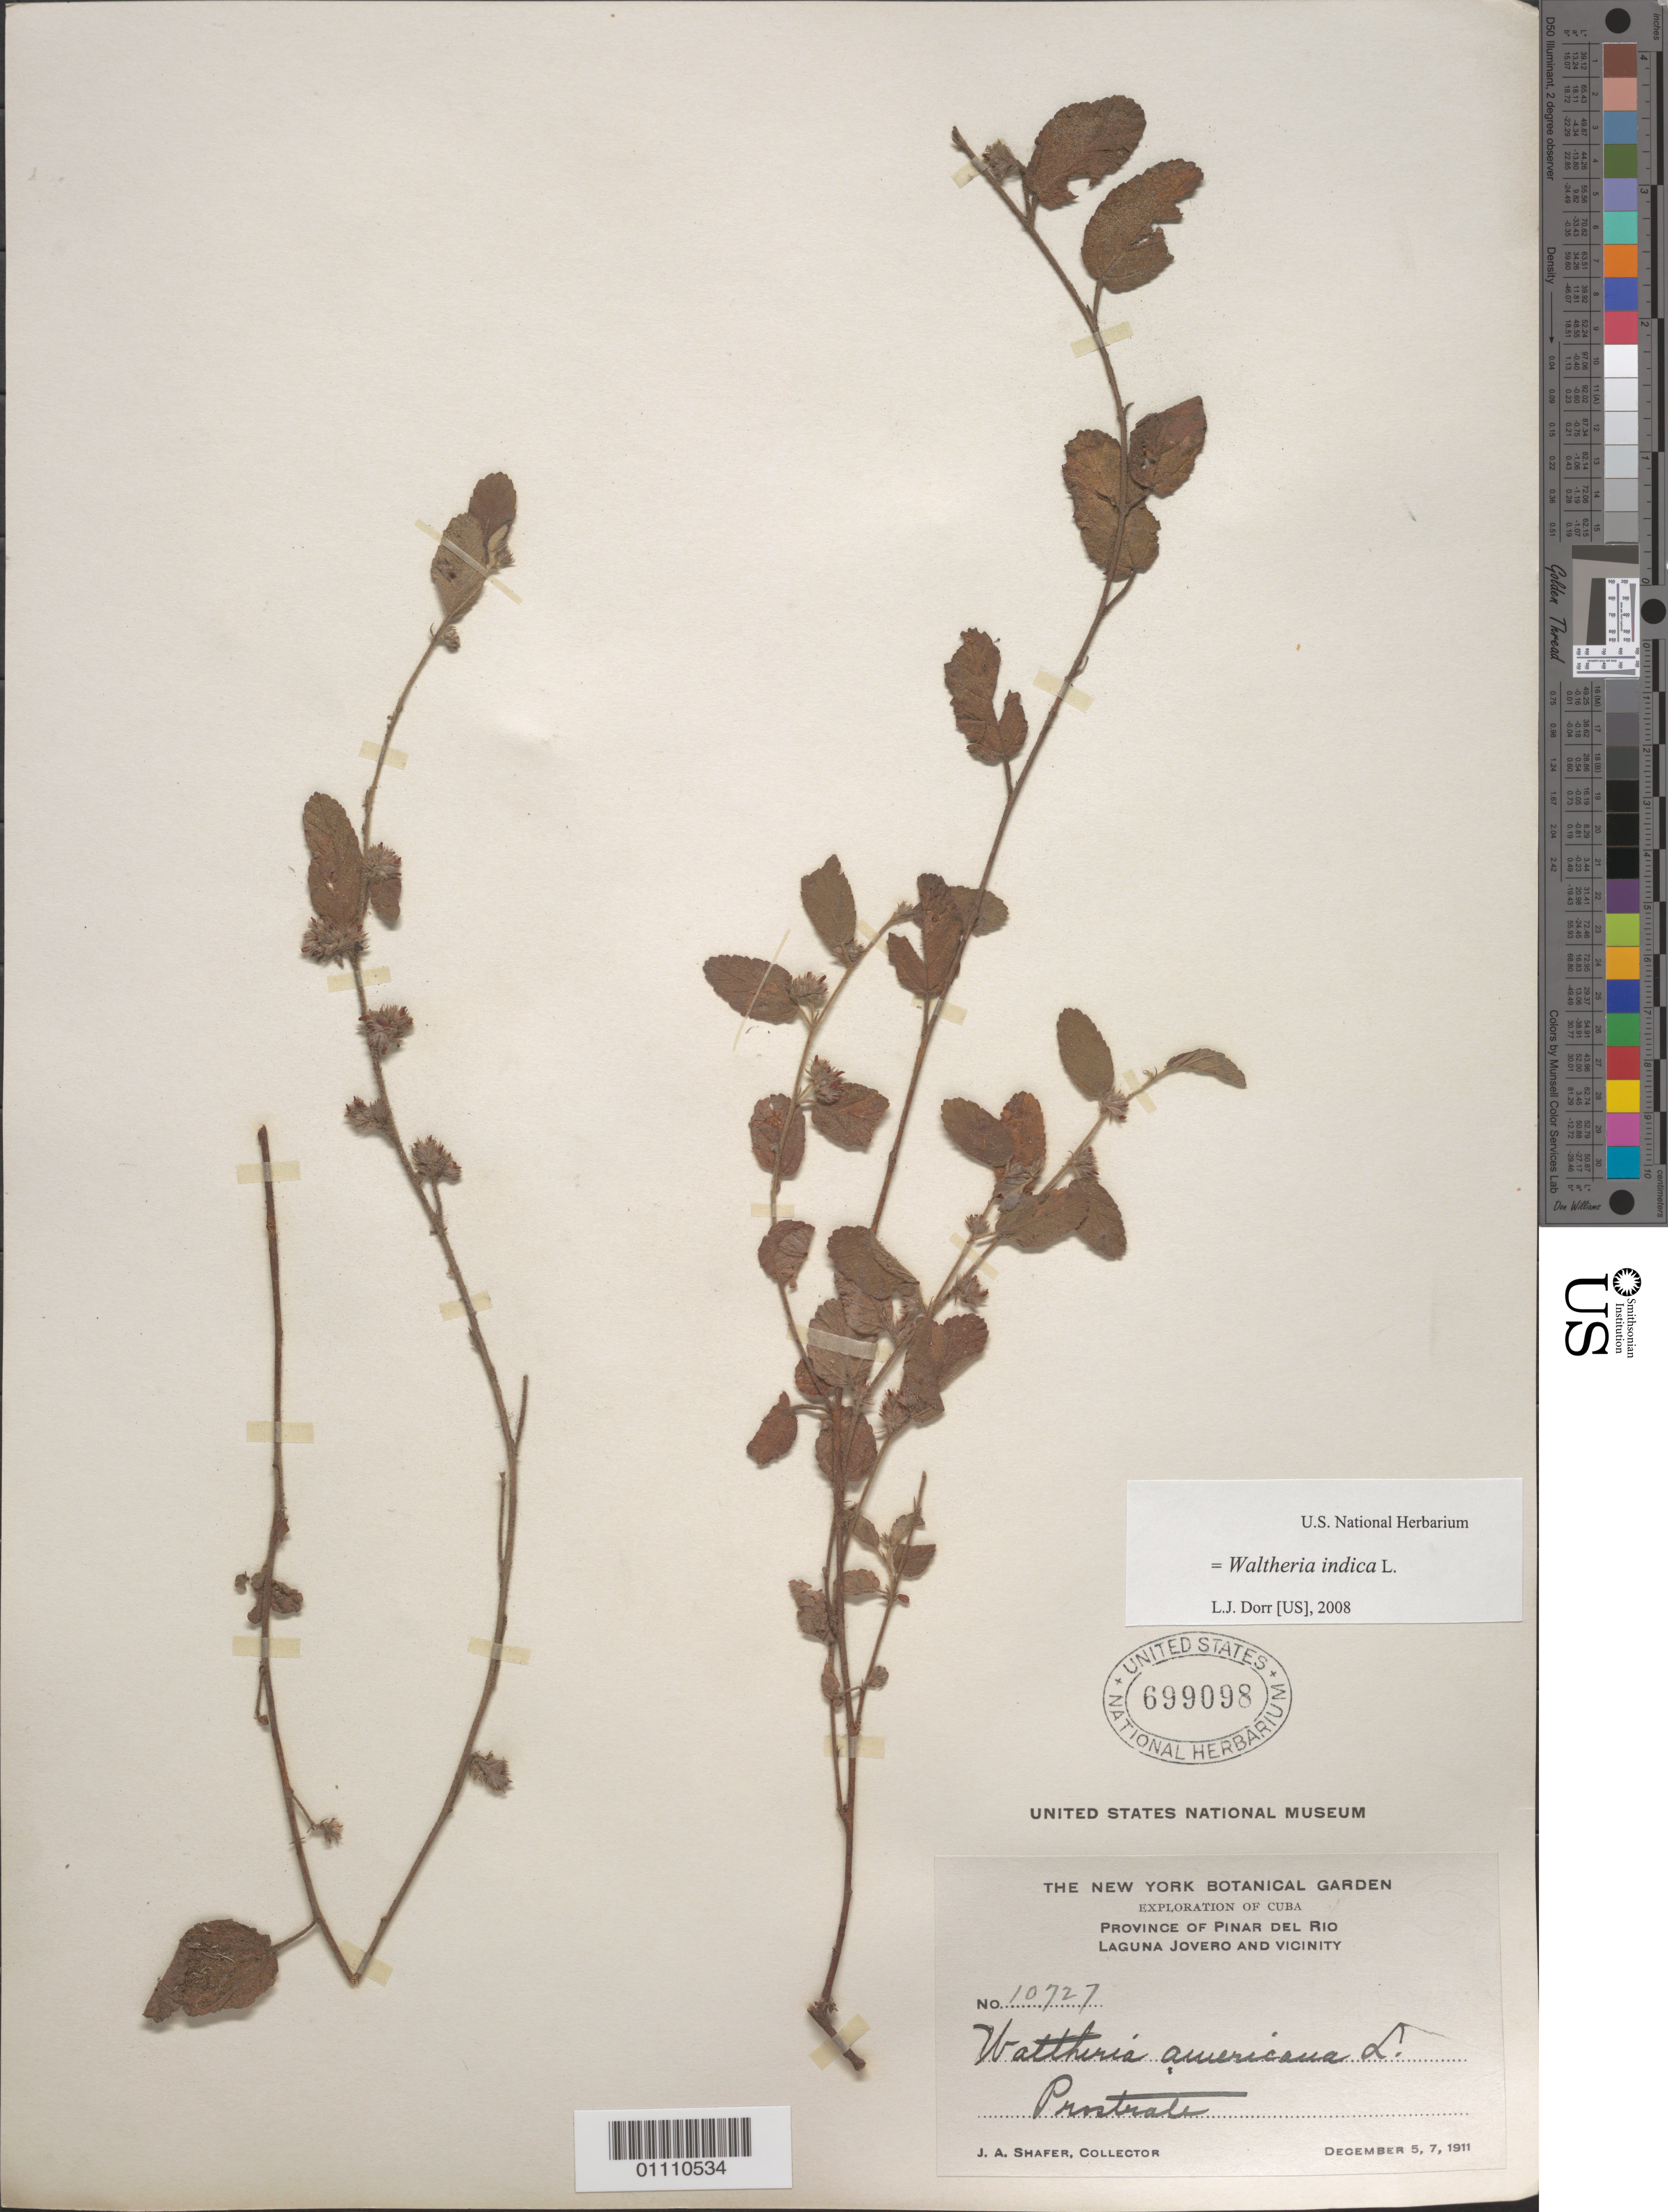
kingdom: Plantae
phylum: Tracheophyta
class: Magnoliopsida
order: Malvales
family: Malvaceae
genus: Waltheria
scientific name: Waltheria indica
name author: L.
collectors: J. A. Shafer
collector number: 10727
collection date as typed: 05 Dec 1911 and 07 Dec 1911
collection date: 1911-12-05,1911-12-07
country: Cuba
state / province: Pinar del Rio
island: Cuba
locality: Laguna Jovero and Vicinity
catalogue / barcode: US 699098